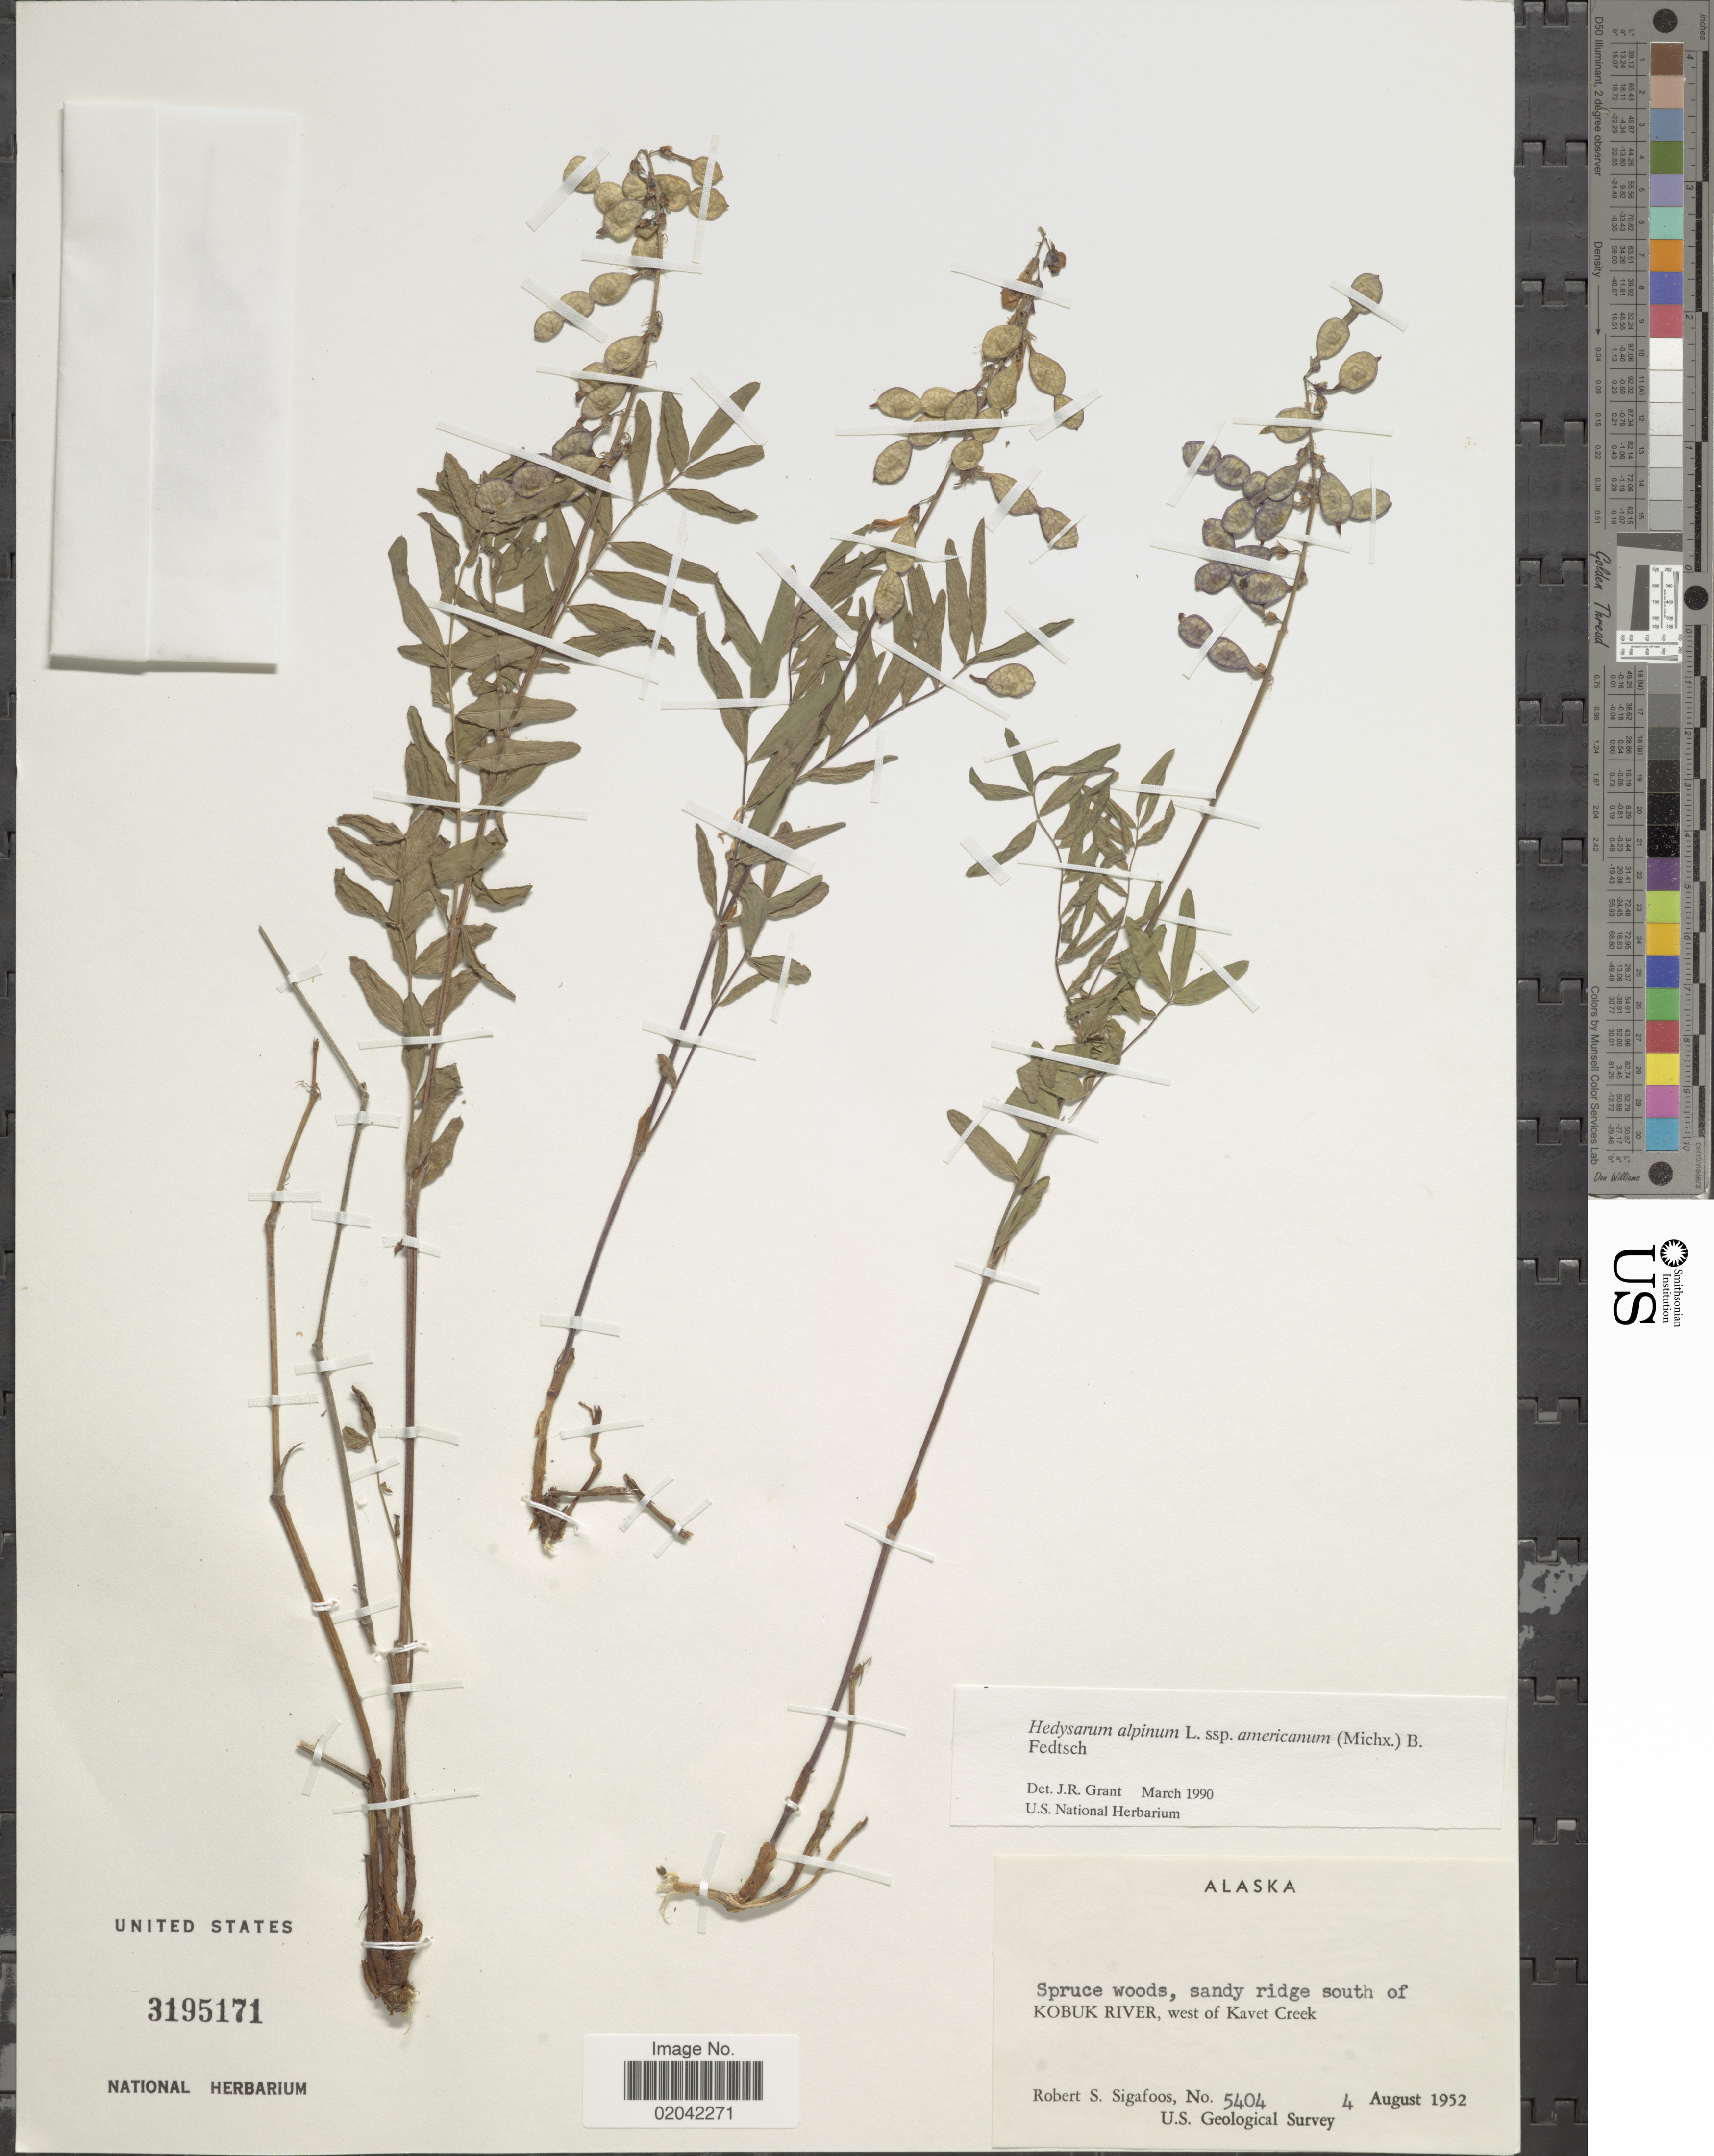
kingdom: Plantae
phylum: Tracheophyta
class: Magnoliopsida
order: Fabales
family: Fabaceae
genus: Hedysarum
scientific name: Hedysarum alpinum var. americanum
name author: Michx. ex Pursh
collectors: R. Sigafoos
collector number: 5404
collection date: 1952-08-04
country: United States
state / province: Alaska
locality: Sandy ridge south of Kobuk River, west of Kavet Creek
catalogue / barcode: US 3195171